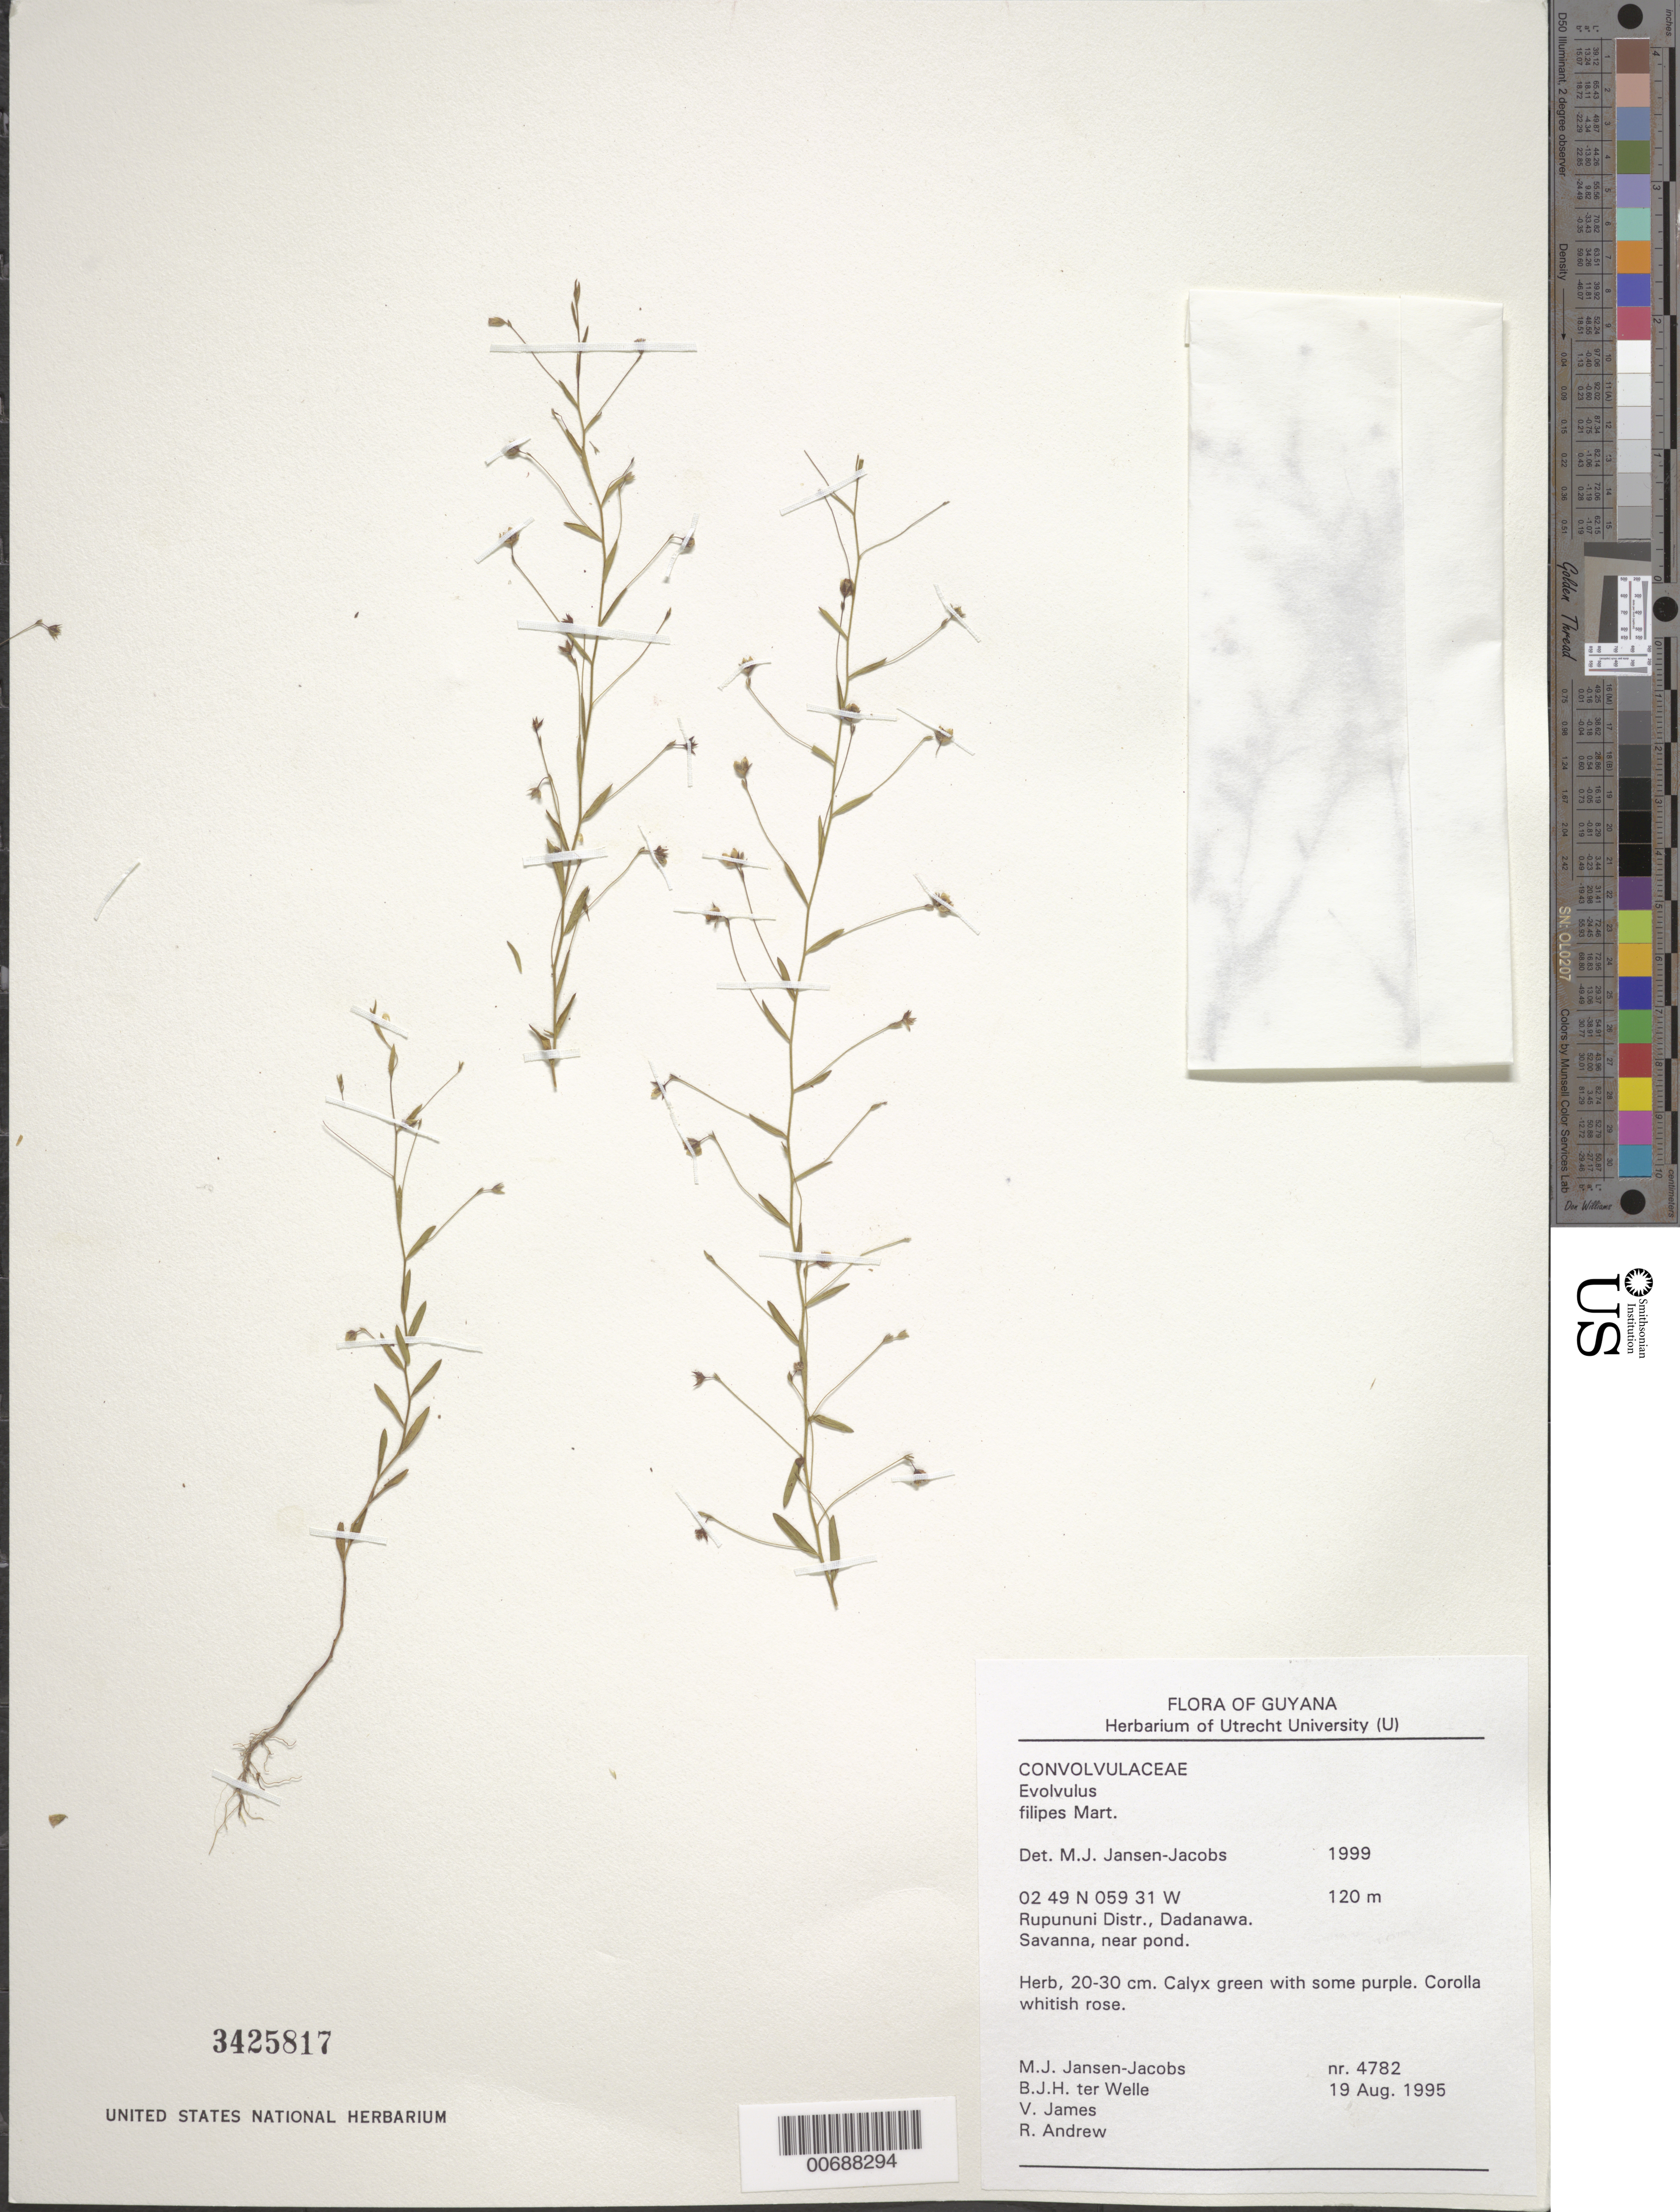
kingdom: Plantae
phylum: Tracheophyta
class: Magnoliopsida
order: Solanales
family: Convolvulaceae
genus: Evolvulus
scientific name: Evolvulus filipes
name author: Mart.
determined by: Jansen-Jacobs, M. J., (U), Nationaal Herbarium Nederland, Utrecht University branch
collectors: M. J. Jansen-Jacobs, B. Welle, V. James & R. Andrew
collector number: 4782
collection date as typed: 19-Aug-95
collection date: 1995-08-19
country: Guyana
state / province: U. Takutu-U. Essequibo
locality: Dadanawa, Rupununi River, Rupununi District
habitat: Savanna, near pond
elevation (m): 120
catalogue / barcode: US 3425817